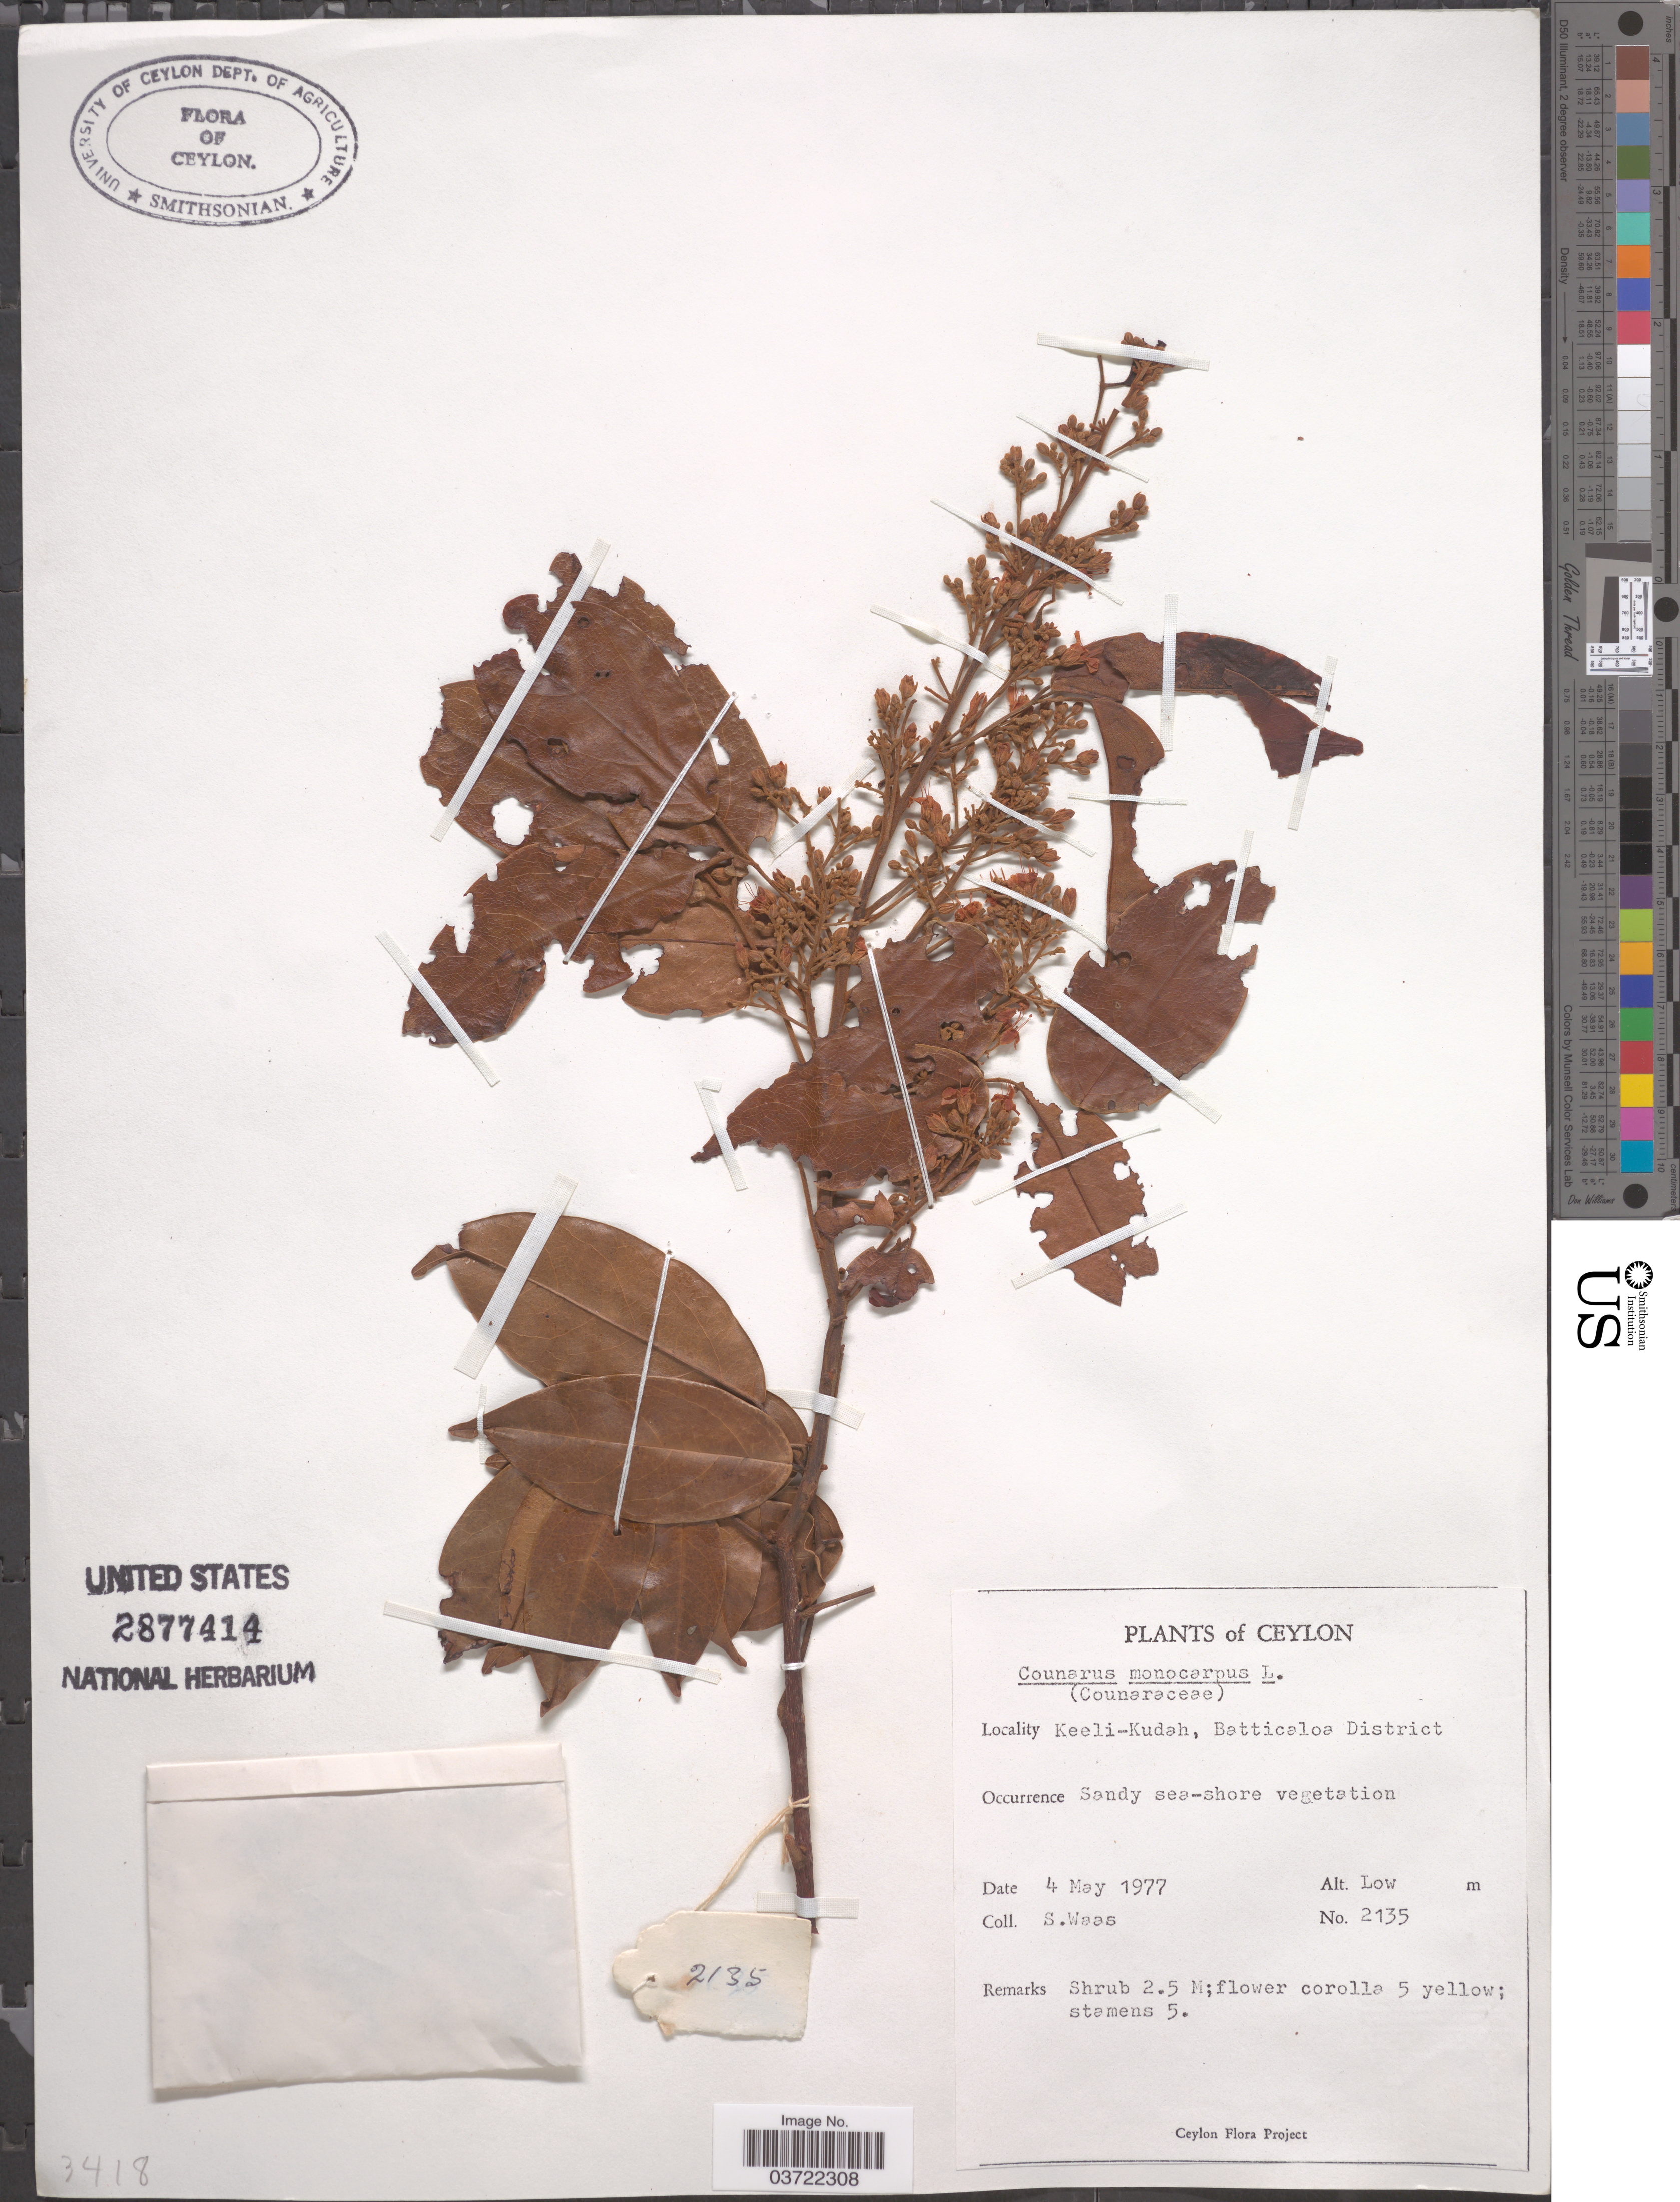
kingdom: Plantae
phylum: Tracheophyta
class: Magnoliopsida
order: Oxalidales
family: Connaraceae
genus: Connarus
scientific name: Connarus monocarpos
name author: L.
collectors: S. Waas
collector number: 2135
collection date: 1977-05-04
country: Sri Lanka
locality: Ceylon. Keeli-Kudah, Batticaloa District.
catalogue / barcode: US 2877414